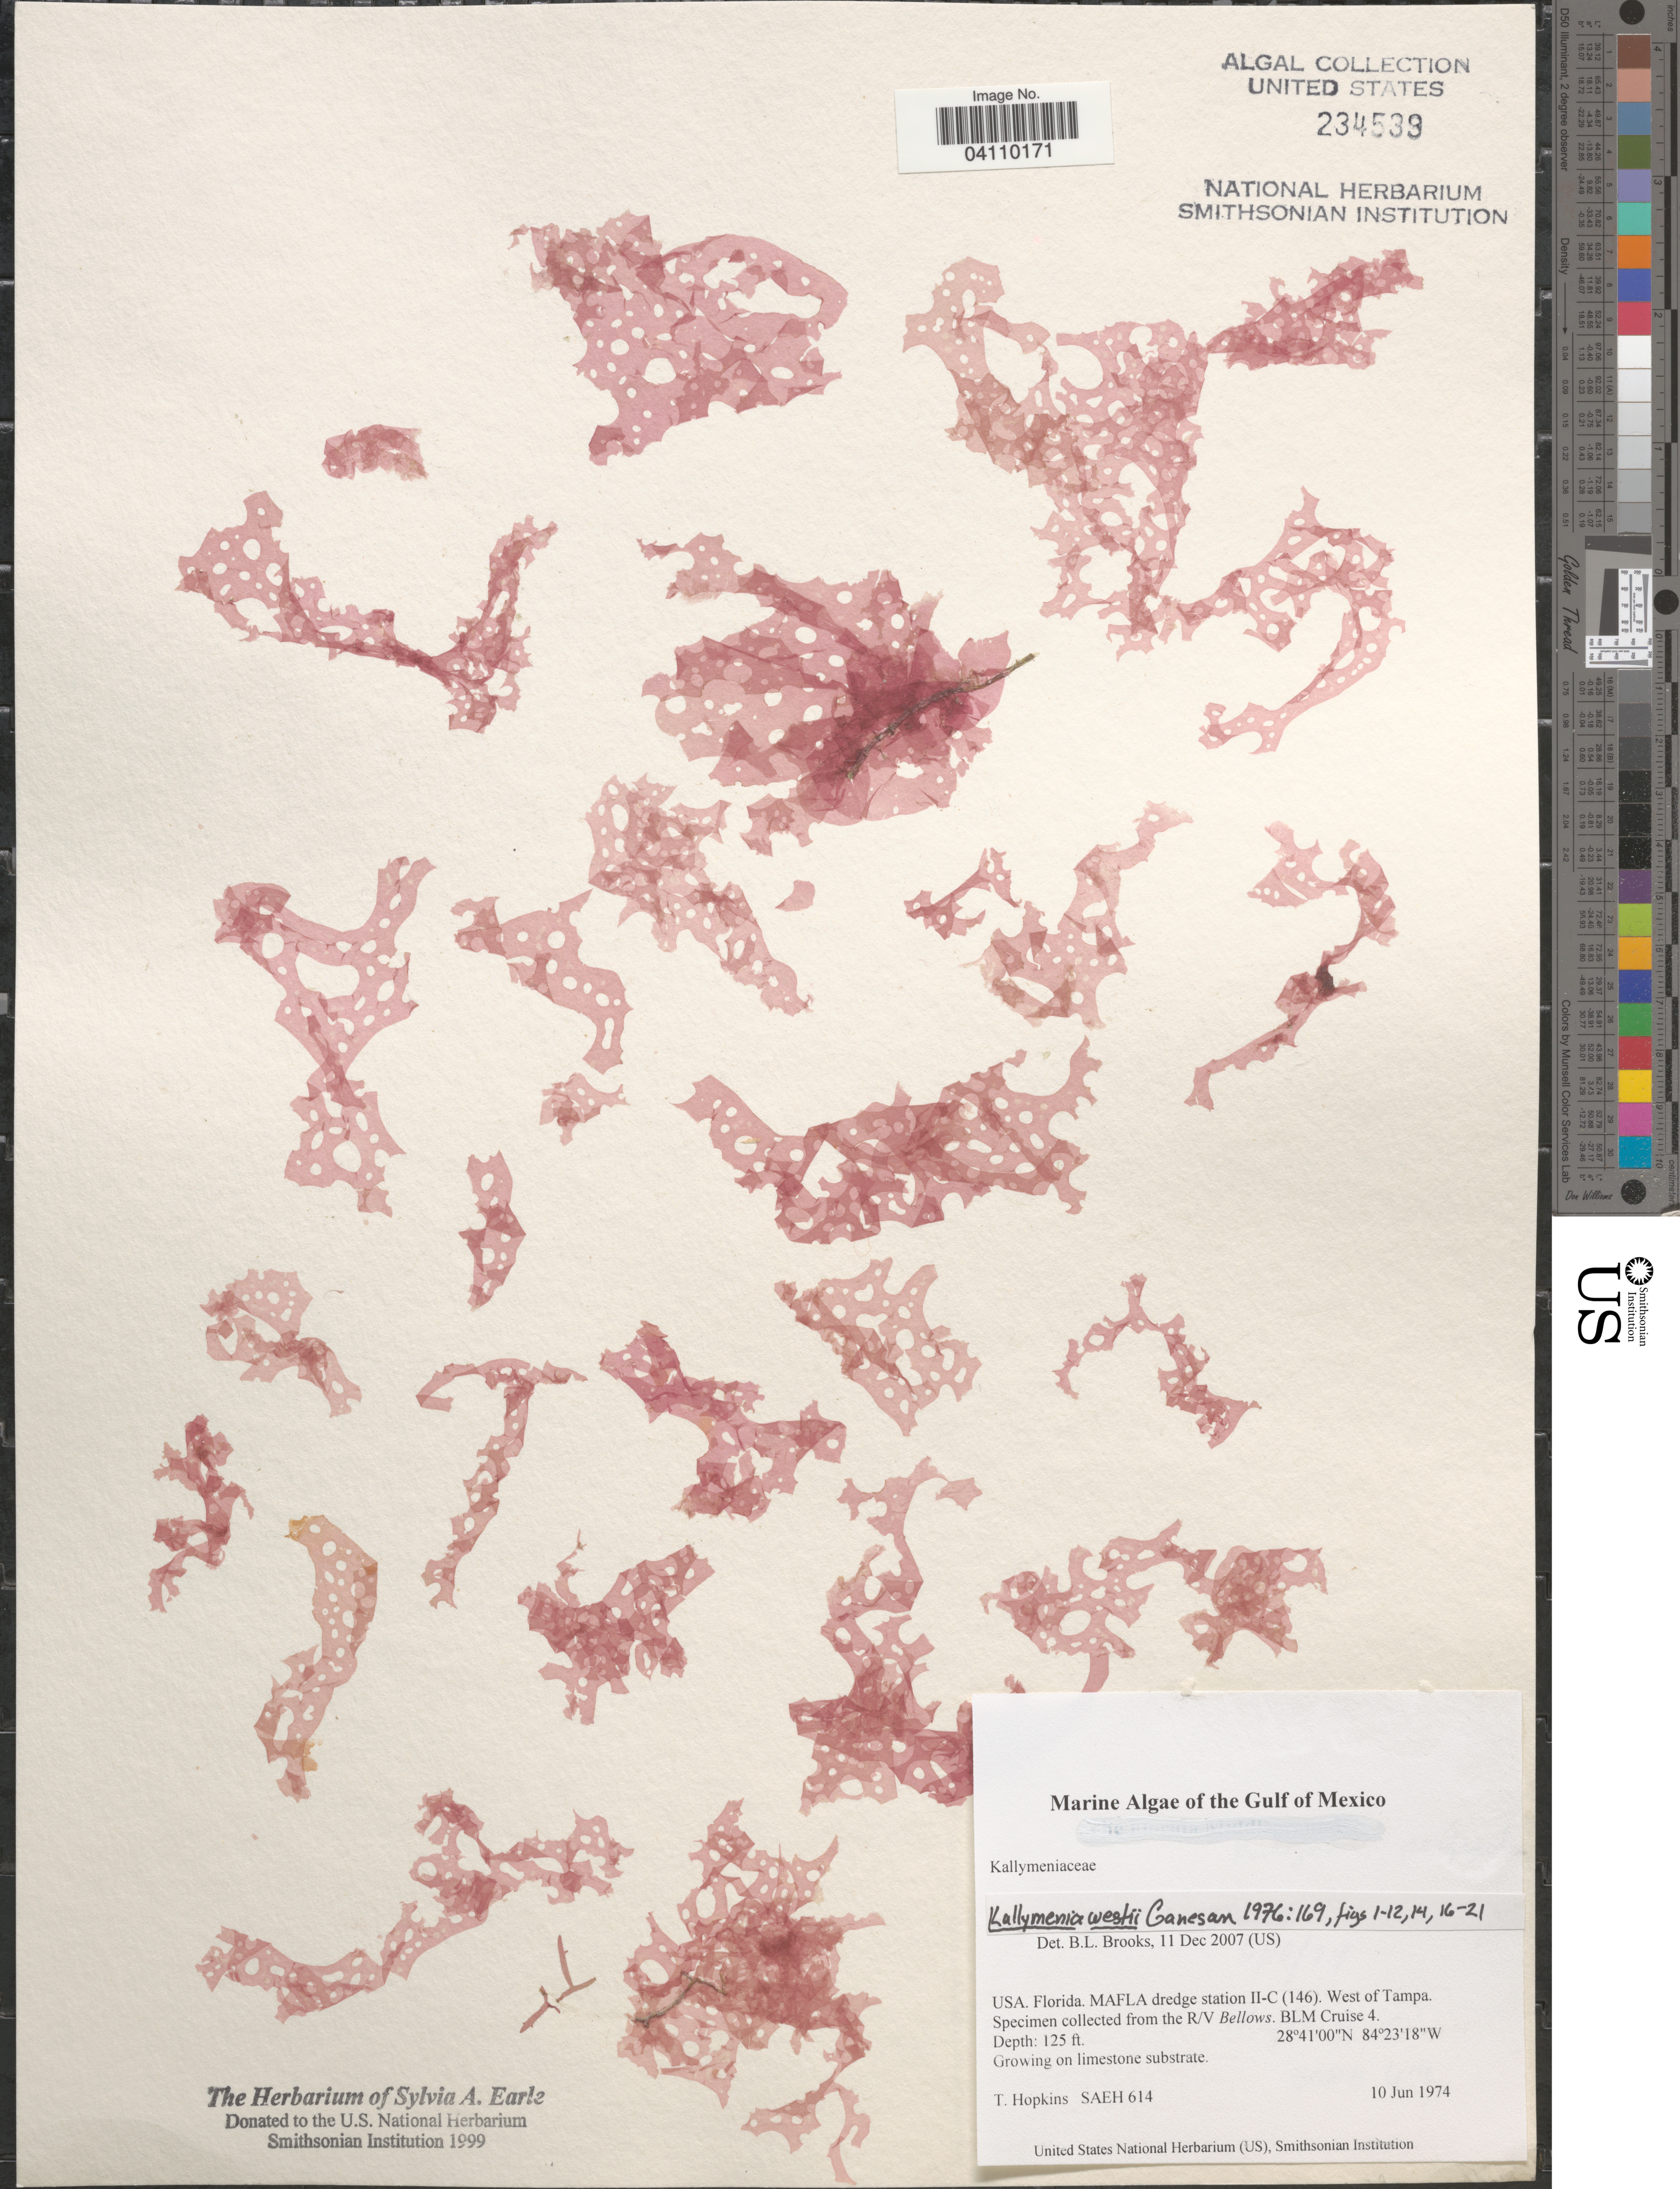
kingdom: Plantae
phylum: Rhodophyta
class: Florideophyceae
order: Gigartinales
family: Kallymeniaceae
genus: Austrokallymenia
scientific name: Austrokallymenia westii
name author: (Ganesan) C.W. Schneid. & G.W. Saunders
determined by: Algae name updating Project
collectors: T. Hopkins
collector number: SAEH614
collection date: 1974-06-10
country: United States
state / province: Florida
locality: The Gulf of Mexico. MAFLA dredge station II-C (146). West of Tampa. The R/V Bellows. BLM Cruise 4.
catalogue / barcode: US 234539